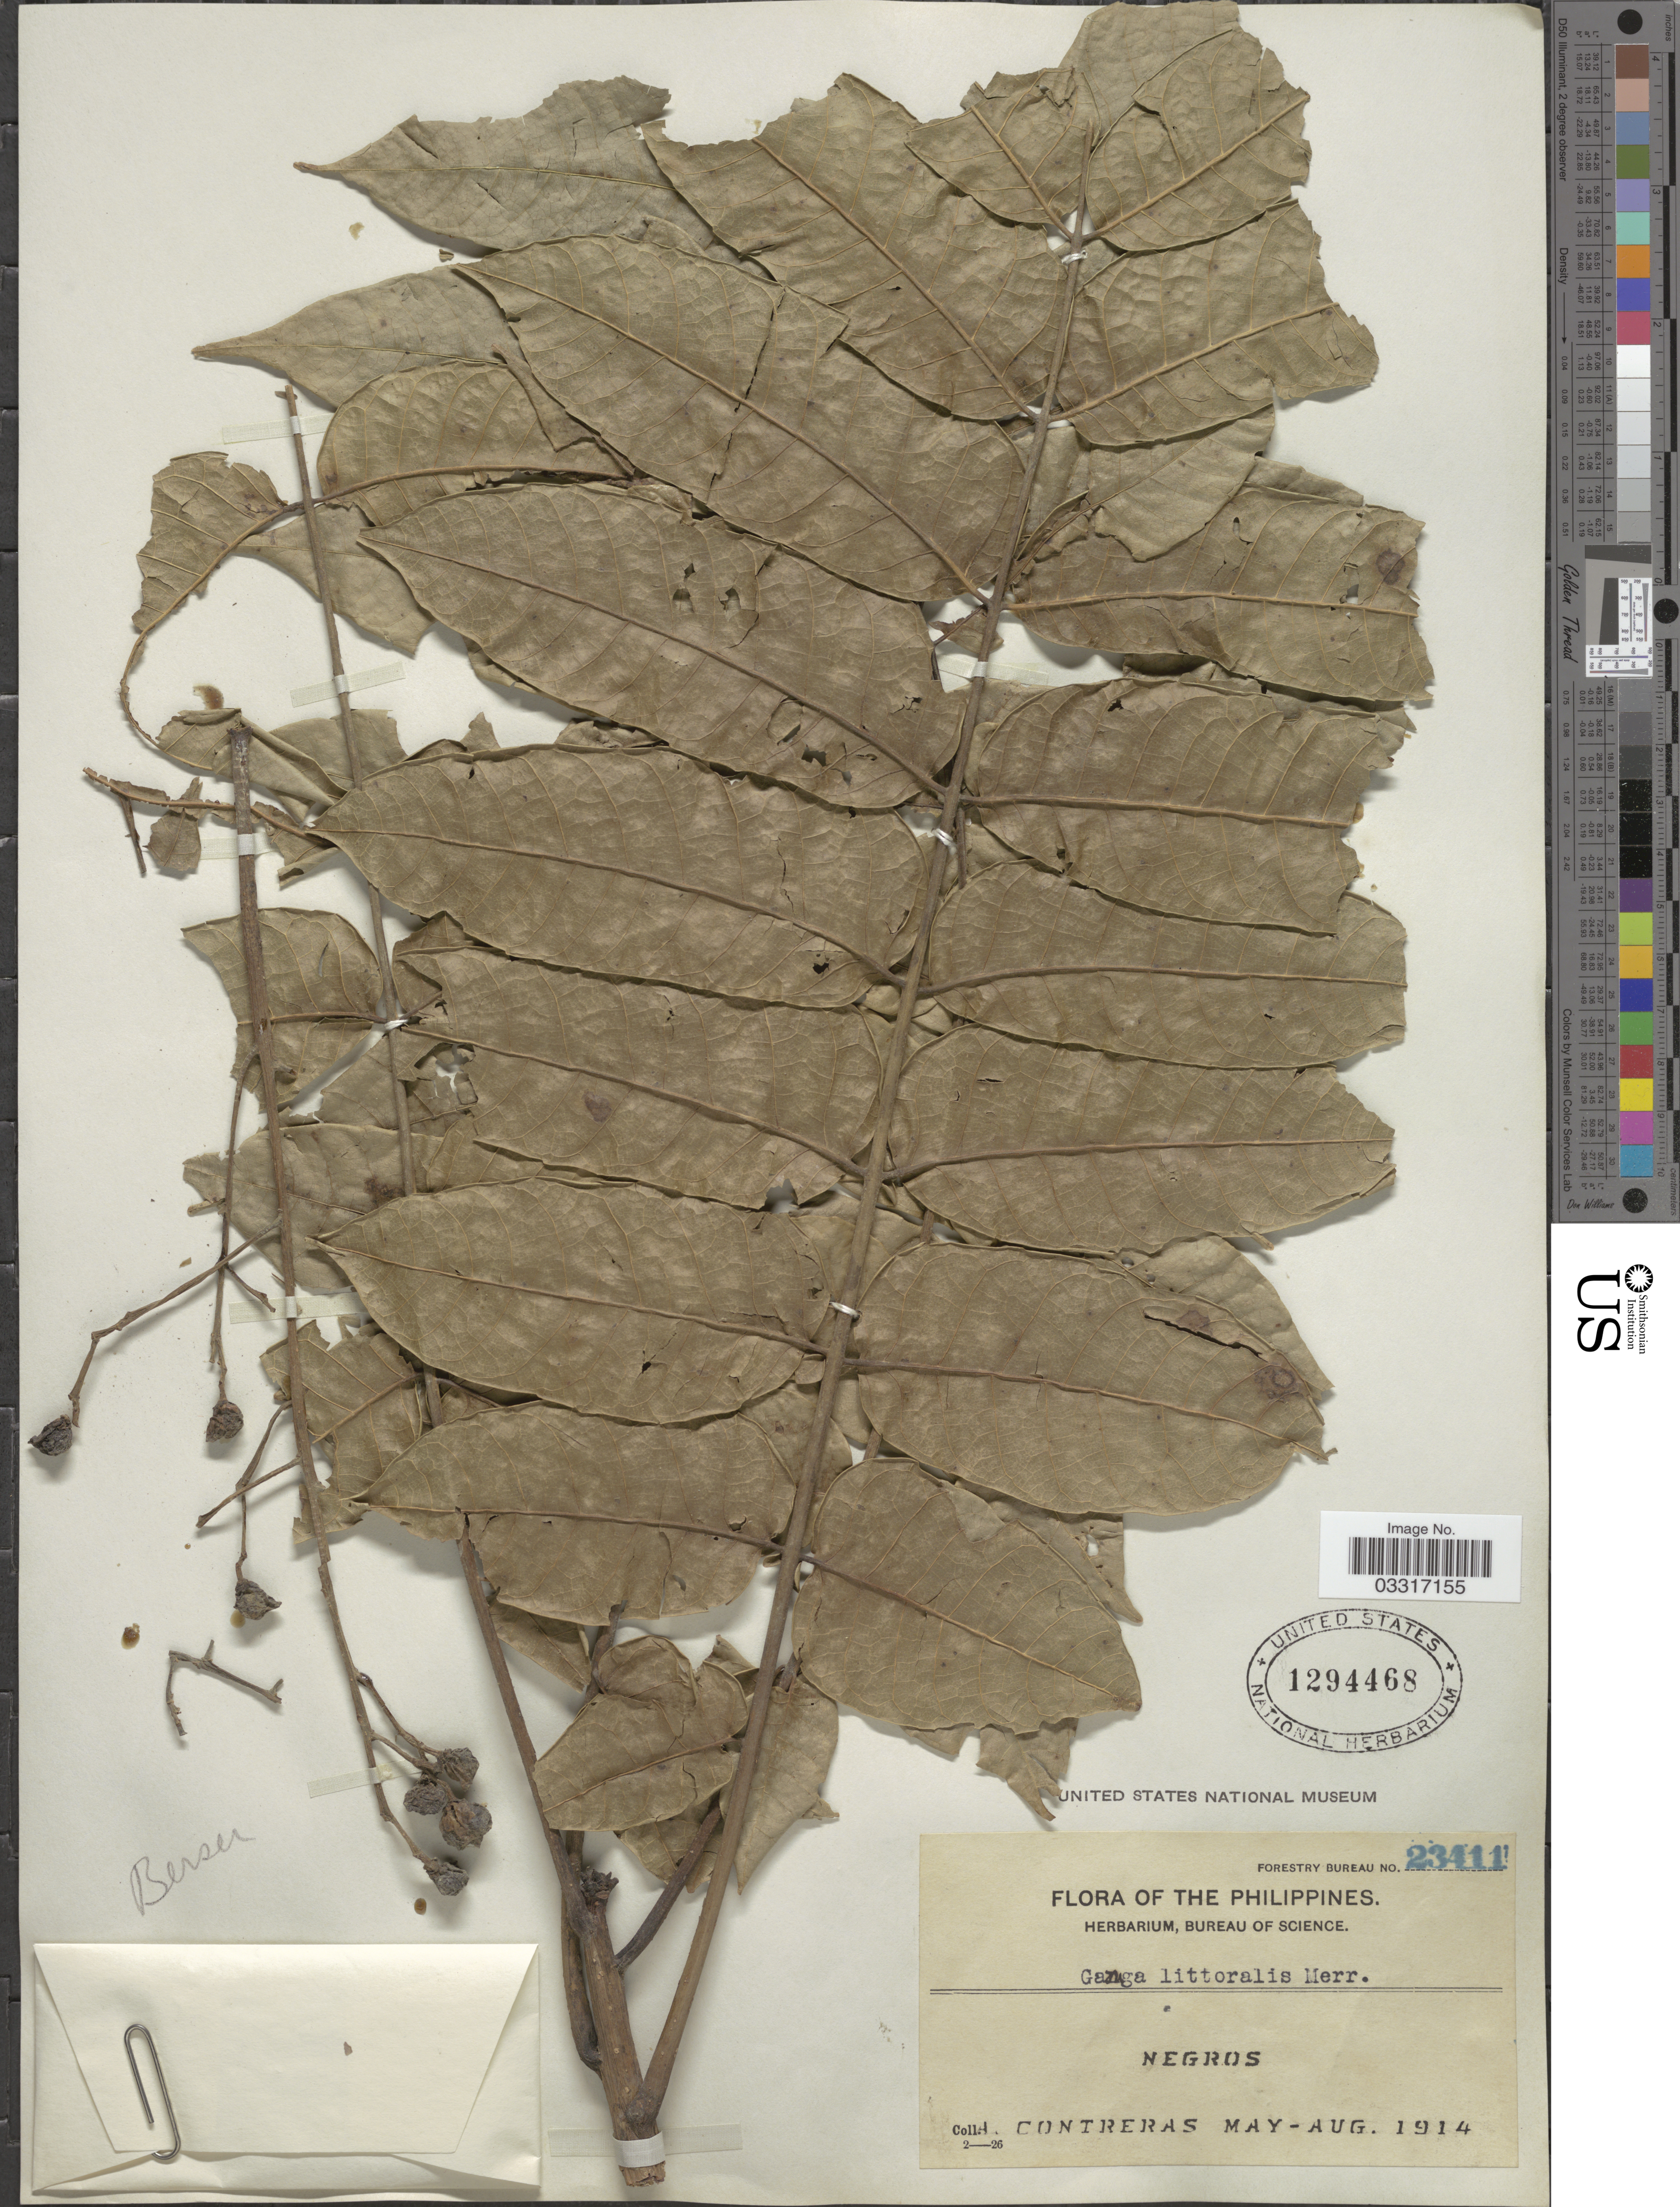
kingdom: Plantae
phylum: Tracheophyta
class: Magnoliopsida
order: Sapindales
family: Burseraceae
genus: Garuga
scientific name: Garuga littoralis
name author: Merr.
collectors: A. Contreras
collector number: Forestry Bureau 23411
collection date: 1914-05/1914-08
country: Philippines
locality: Negros.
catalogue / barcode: US 1294468